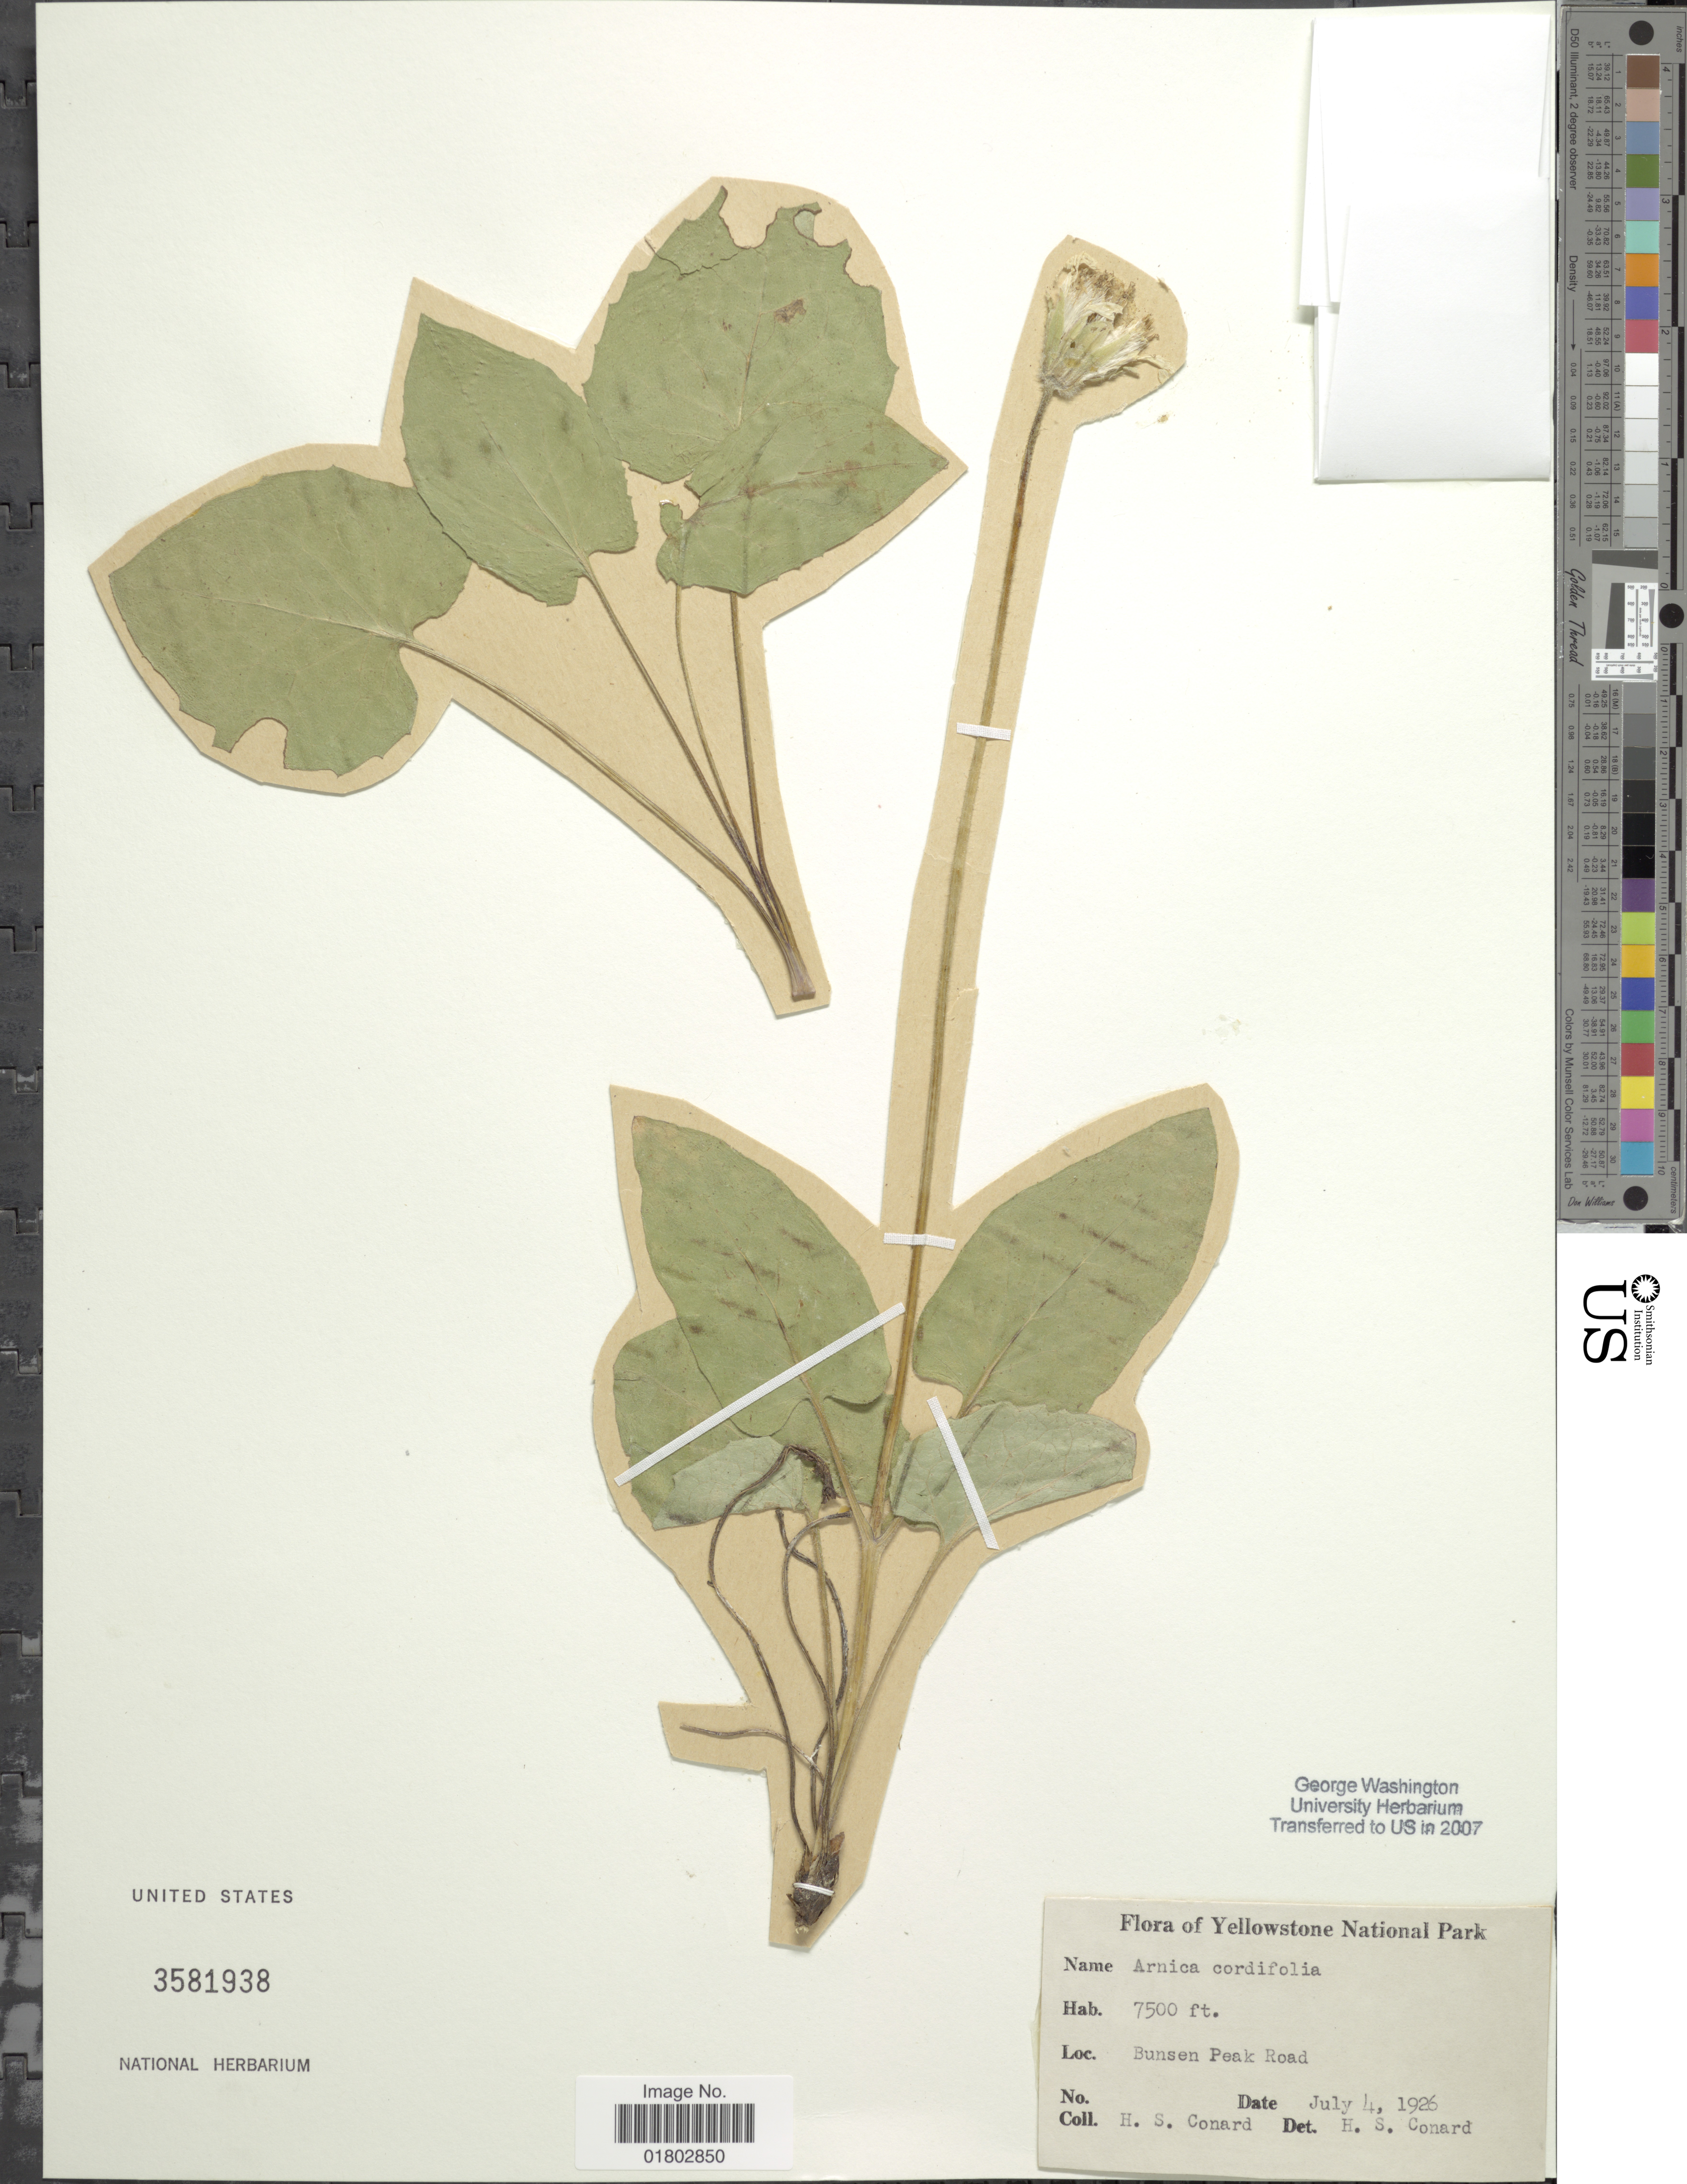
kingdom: Plantae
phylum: Tracheophyta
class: Magnoliopsida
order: Asterales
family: Asteraceae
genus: Arnica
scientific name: Arnica cordifolia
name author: Hook.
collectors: H. S. Conard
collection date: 1926-07-04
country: United States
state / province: Wyoming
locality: Yellowstone National Park, Bunsen Peak Road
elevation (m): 2286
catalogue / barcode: US 3581938